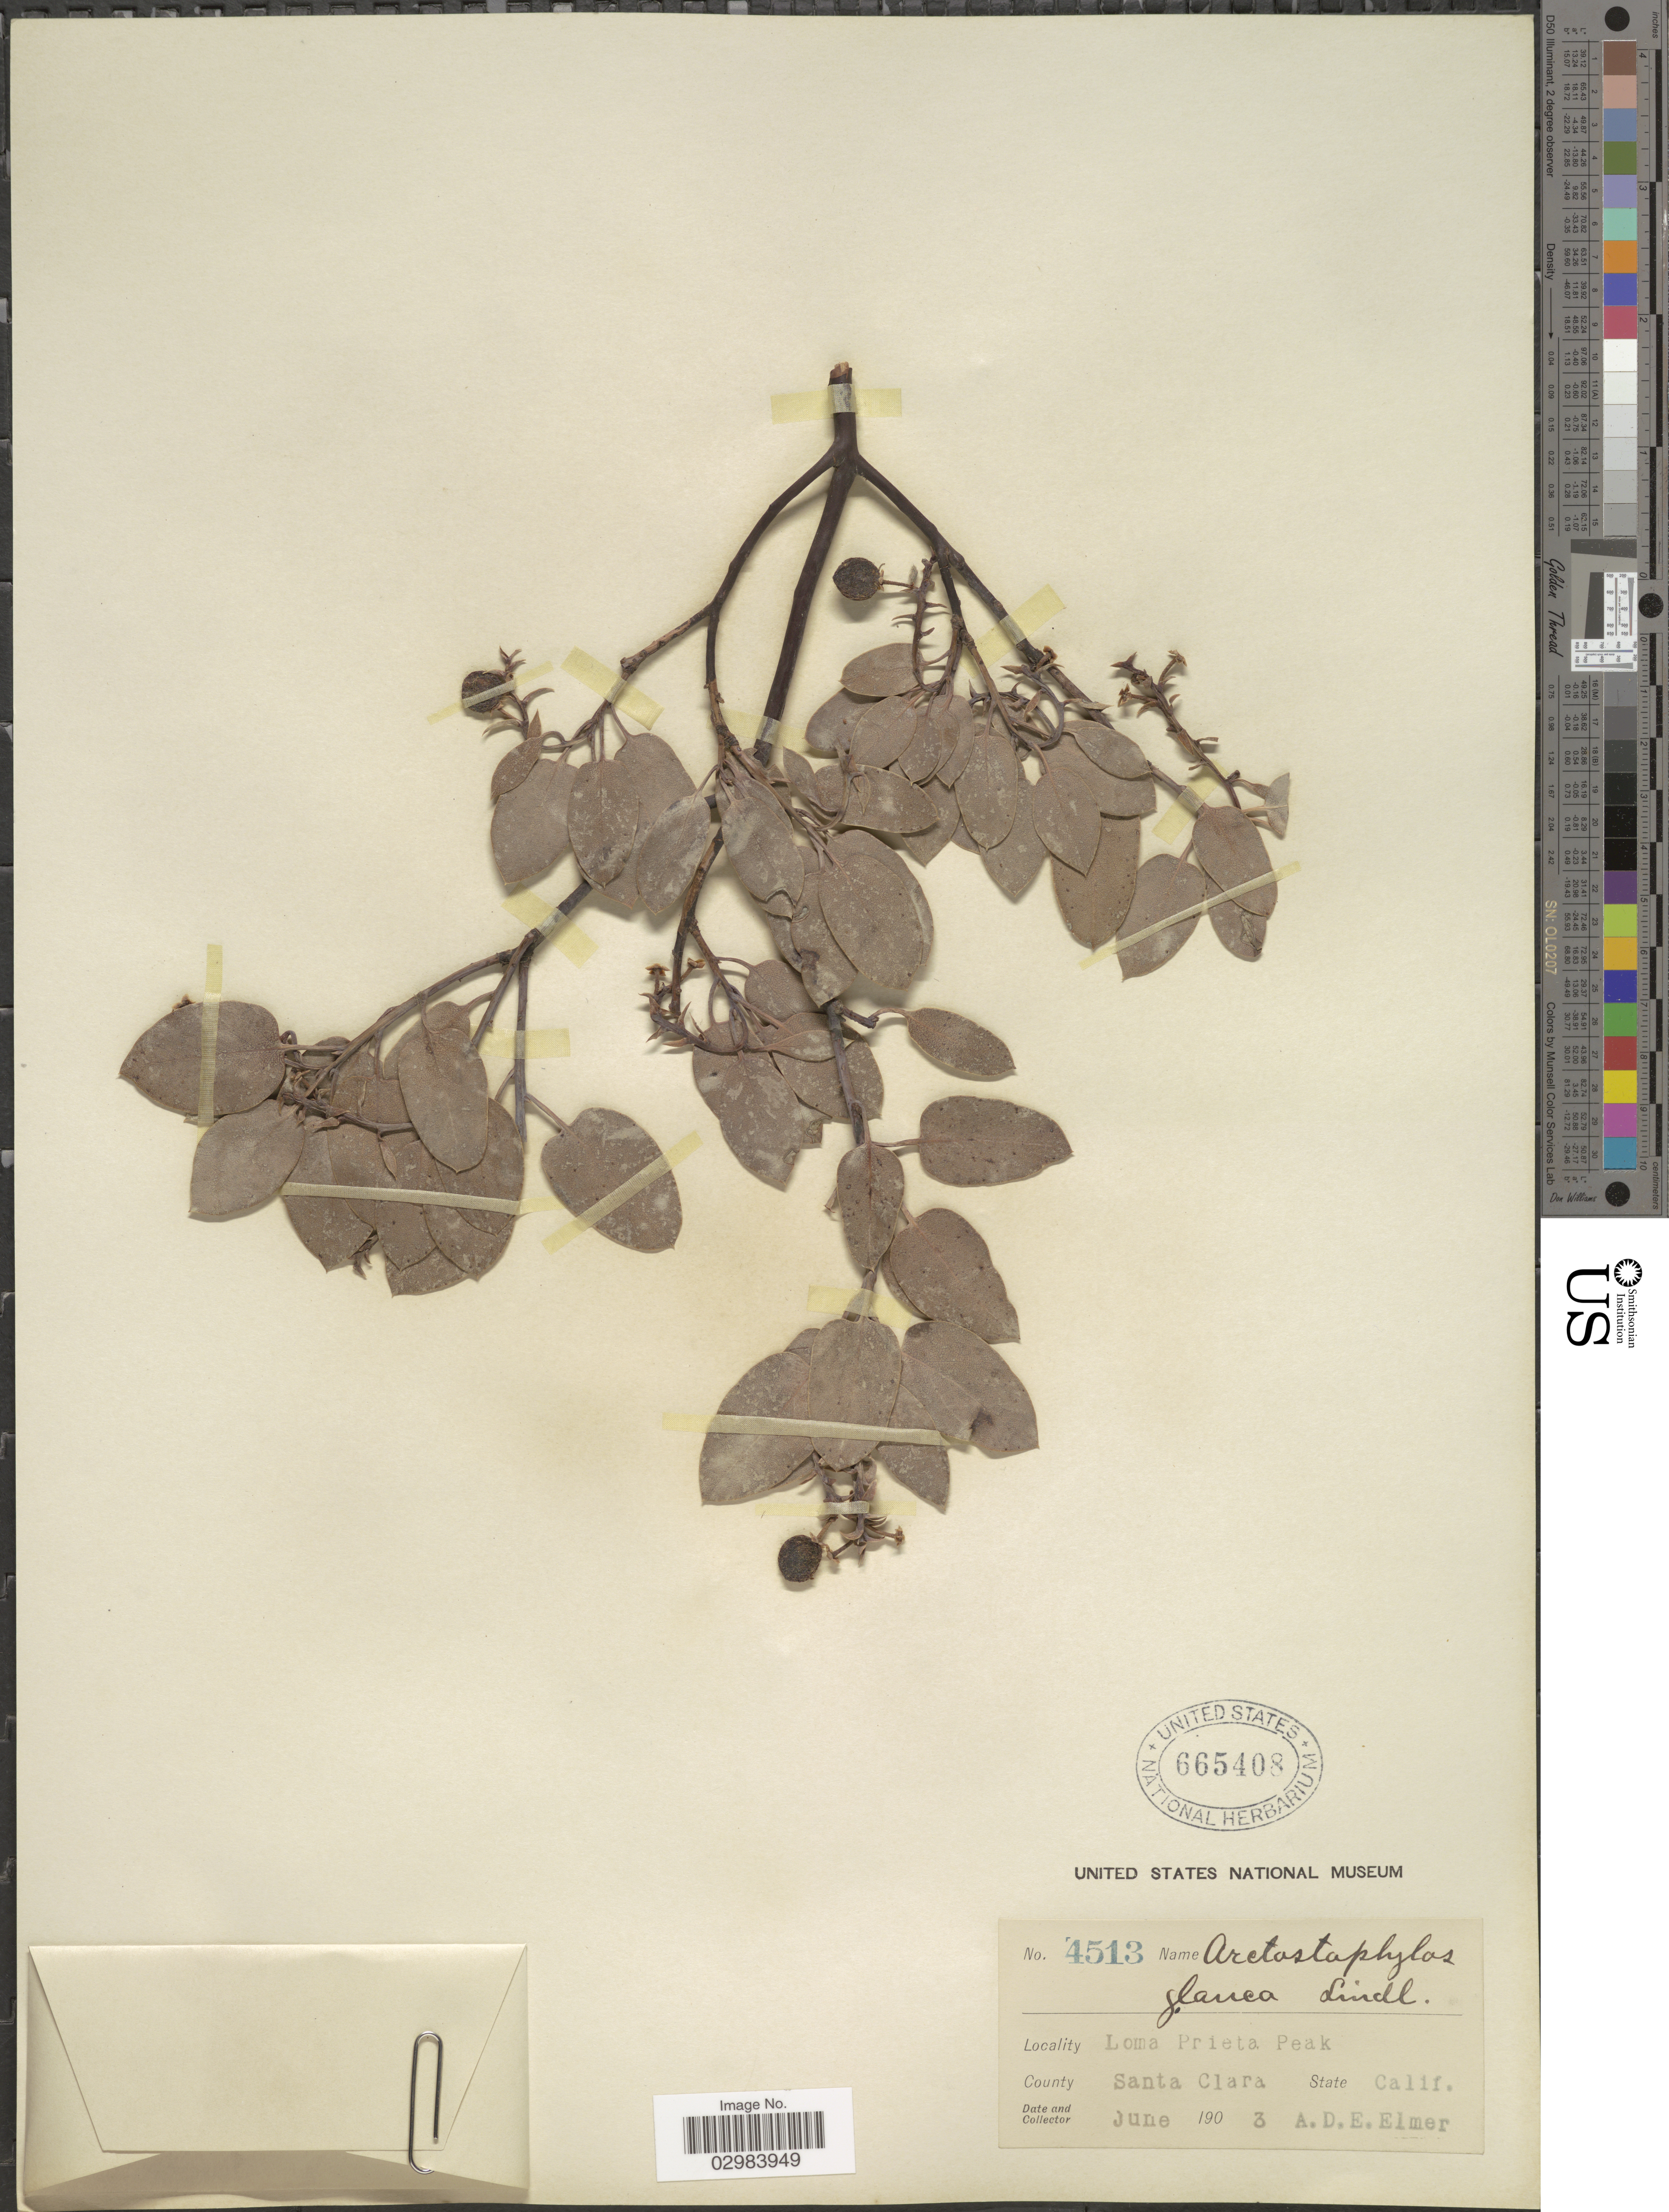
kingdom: Plantae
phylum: Tracheophyta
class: Magnoliopsida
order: Ericales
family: Ericaceae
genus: Arctostaphylos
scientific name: Arctostaphylos glauca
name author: Lindl.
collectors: A. D. E. Elmer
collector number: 4513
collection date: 1903-06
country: United States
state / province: California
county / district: Santa Clara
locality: Loma Prieta Peak, County Santa Clara.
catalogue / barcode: US 665408